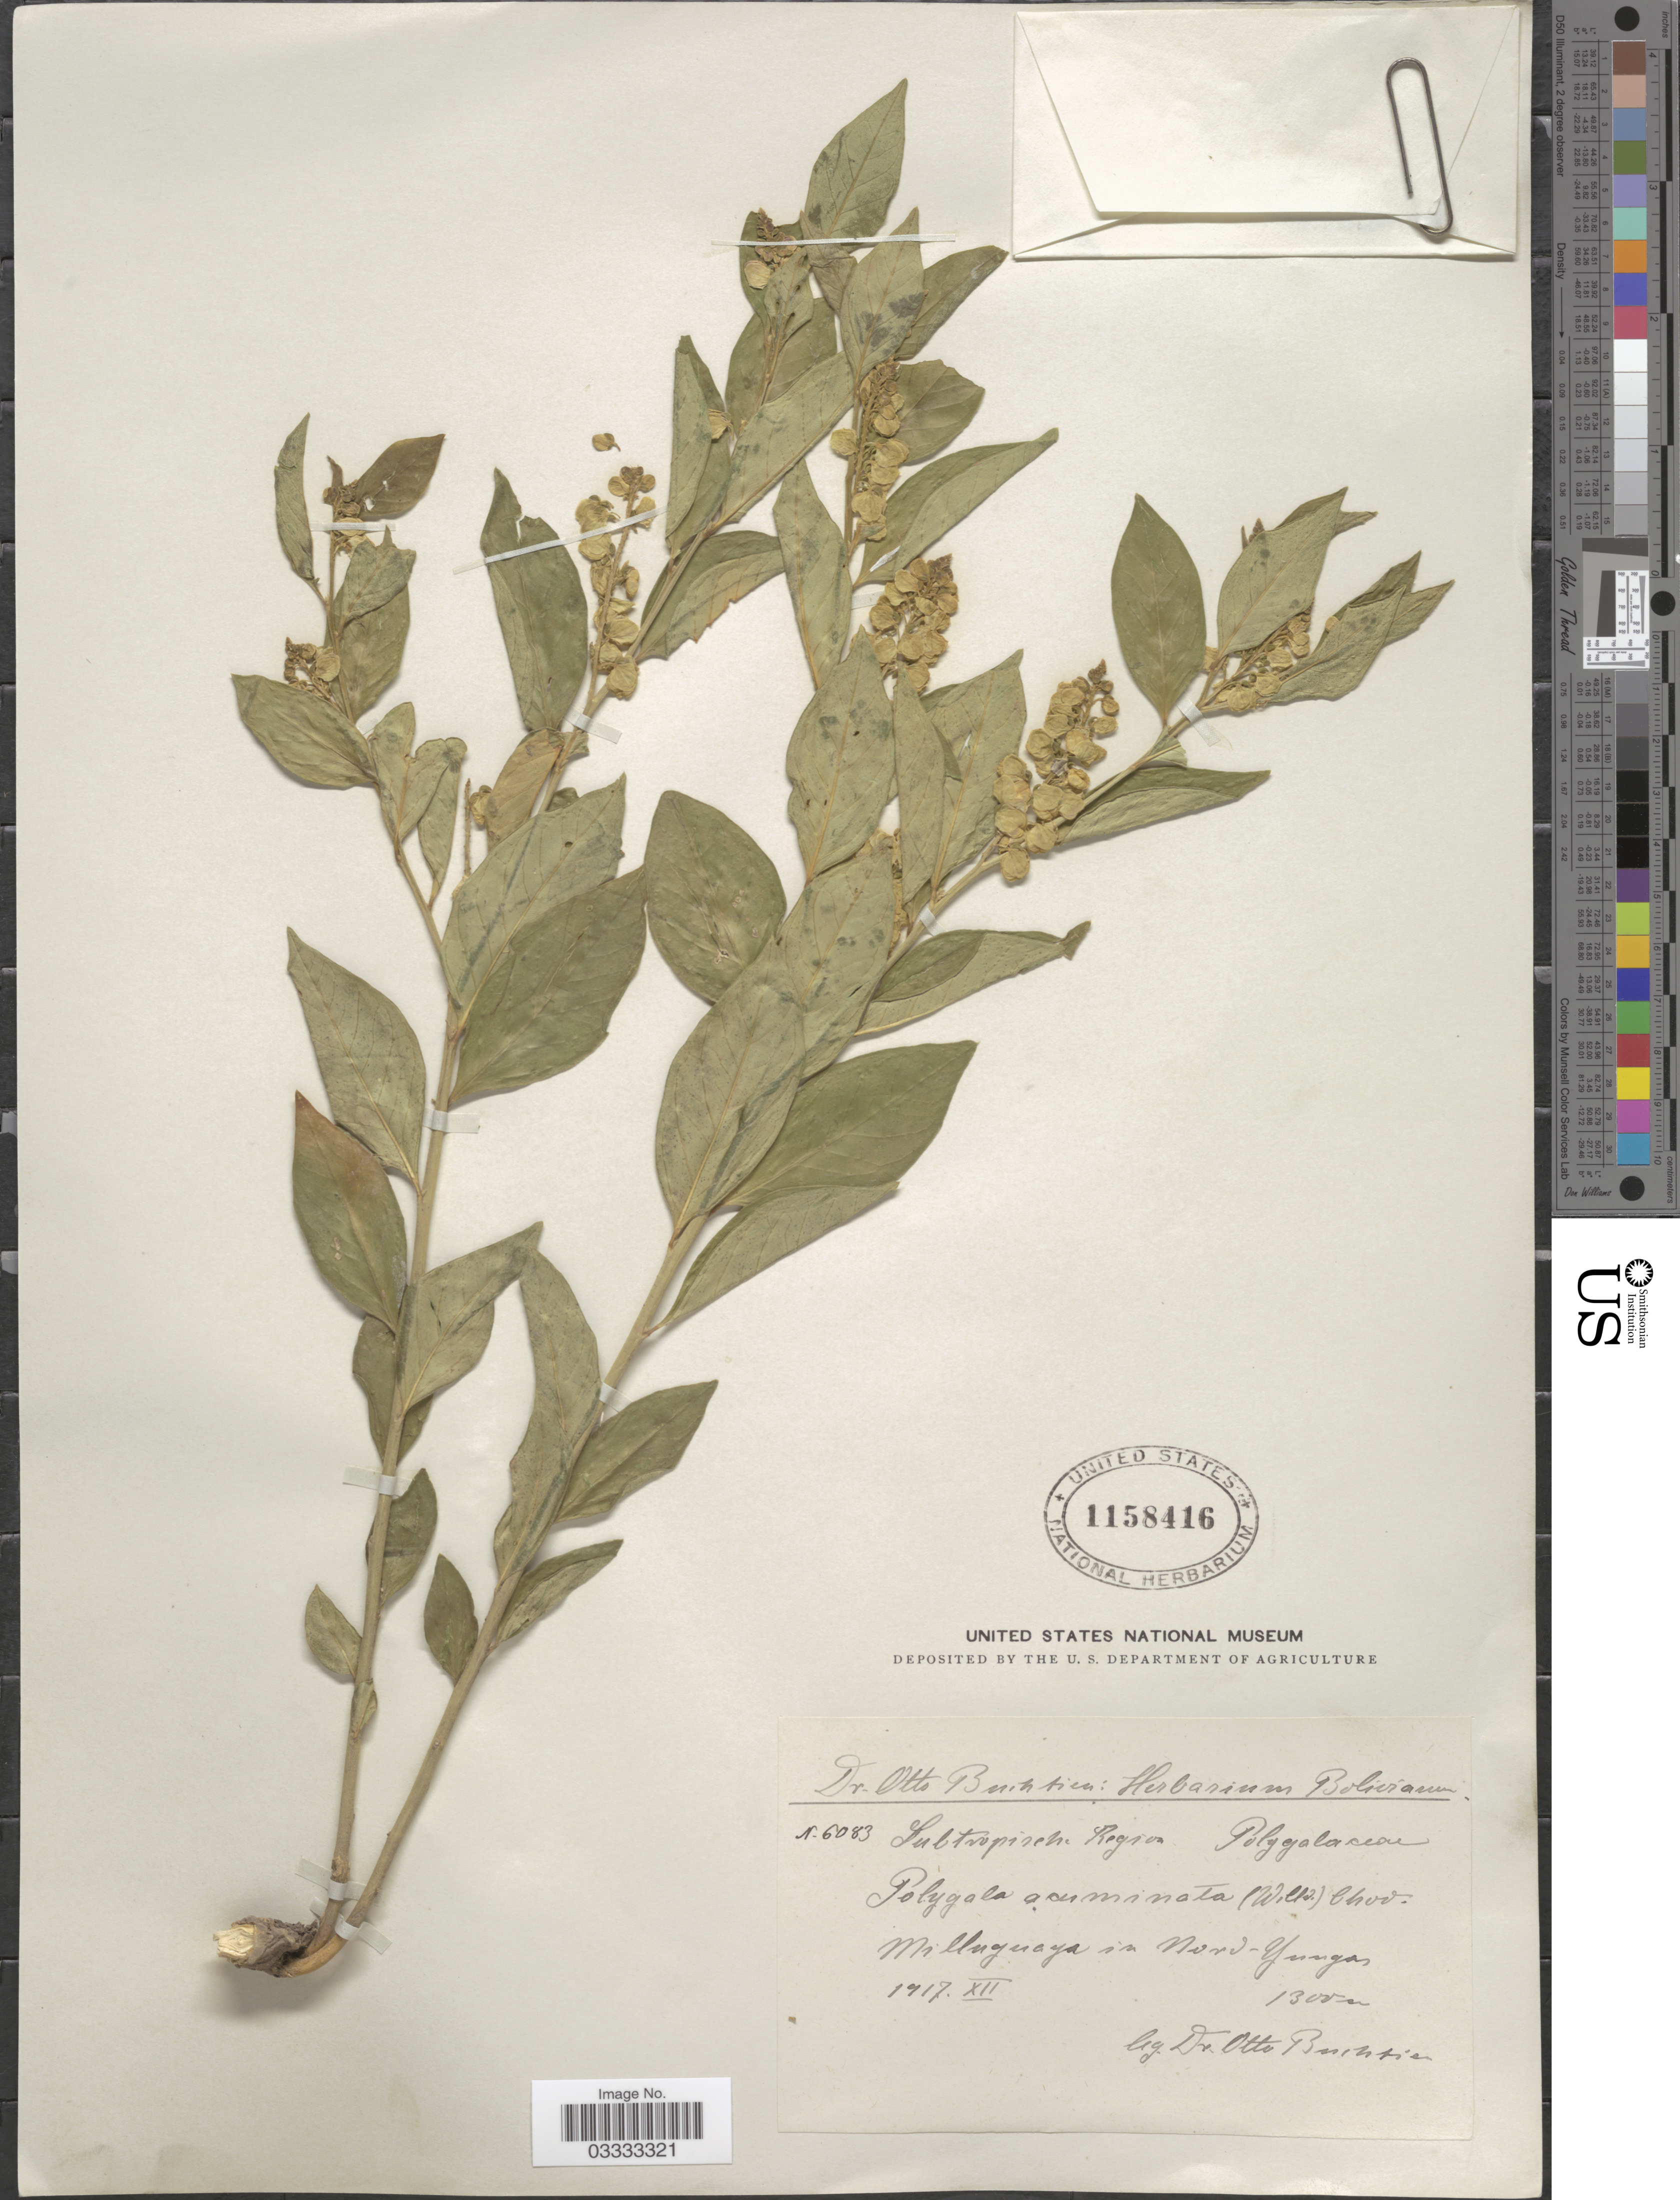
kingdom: Plantae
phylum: Tracheophyta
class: Magnoliopsida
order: Fabales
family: Polygalaceae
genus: Asemeia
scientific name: Asemeia acuminata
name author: (Willd.) J.F.B. Pastore & J.R. Abbott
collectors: O. Buchtien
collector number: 6083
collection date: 1917-12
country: Bolivia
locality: Milluguaya in Nord-Yungas.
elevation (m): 1300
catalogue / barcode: US 1158416